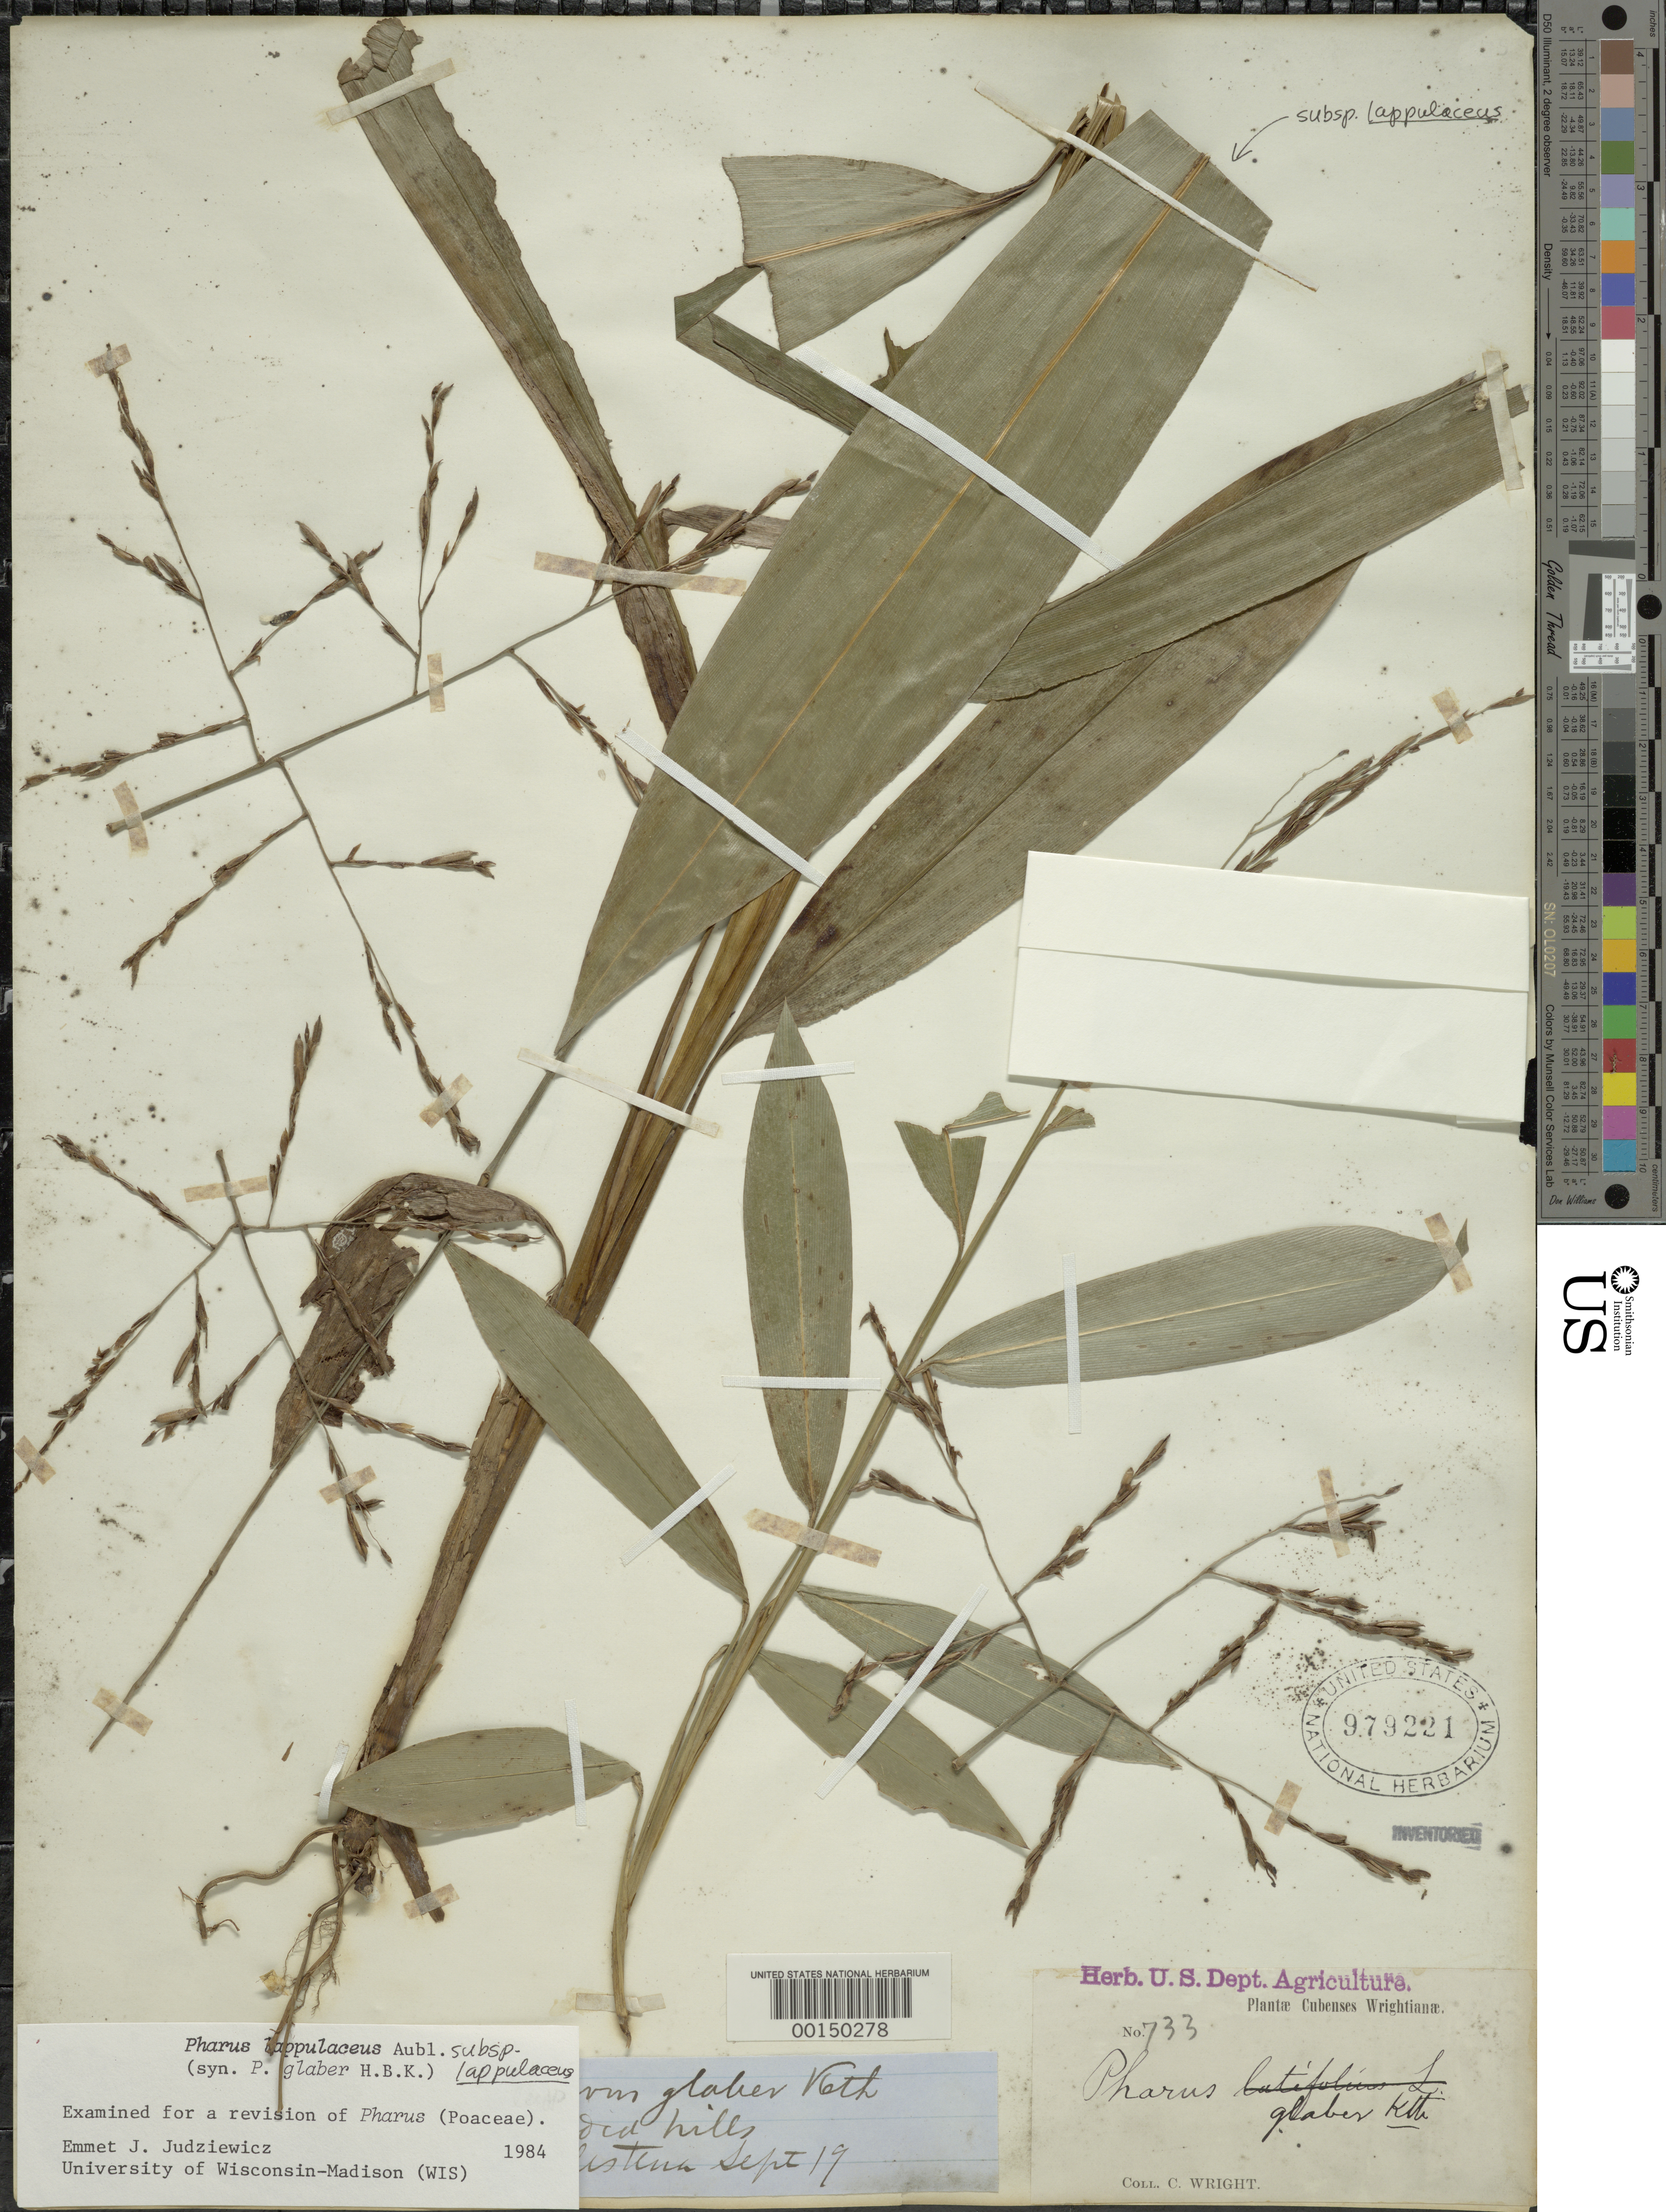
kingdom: Plantae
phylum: Tracheophyta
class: Liliopsida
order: Poales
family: Poaceae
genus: Pharus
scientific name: Pharus lappulaceus subsp. lappulaceus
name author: Aubl.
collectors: C. Wright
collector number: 733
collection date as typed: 19 Sep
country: Cuba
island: Greater Antilles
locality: Valestena, Shaord Hills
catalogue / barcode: US 979221